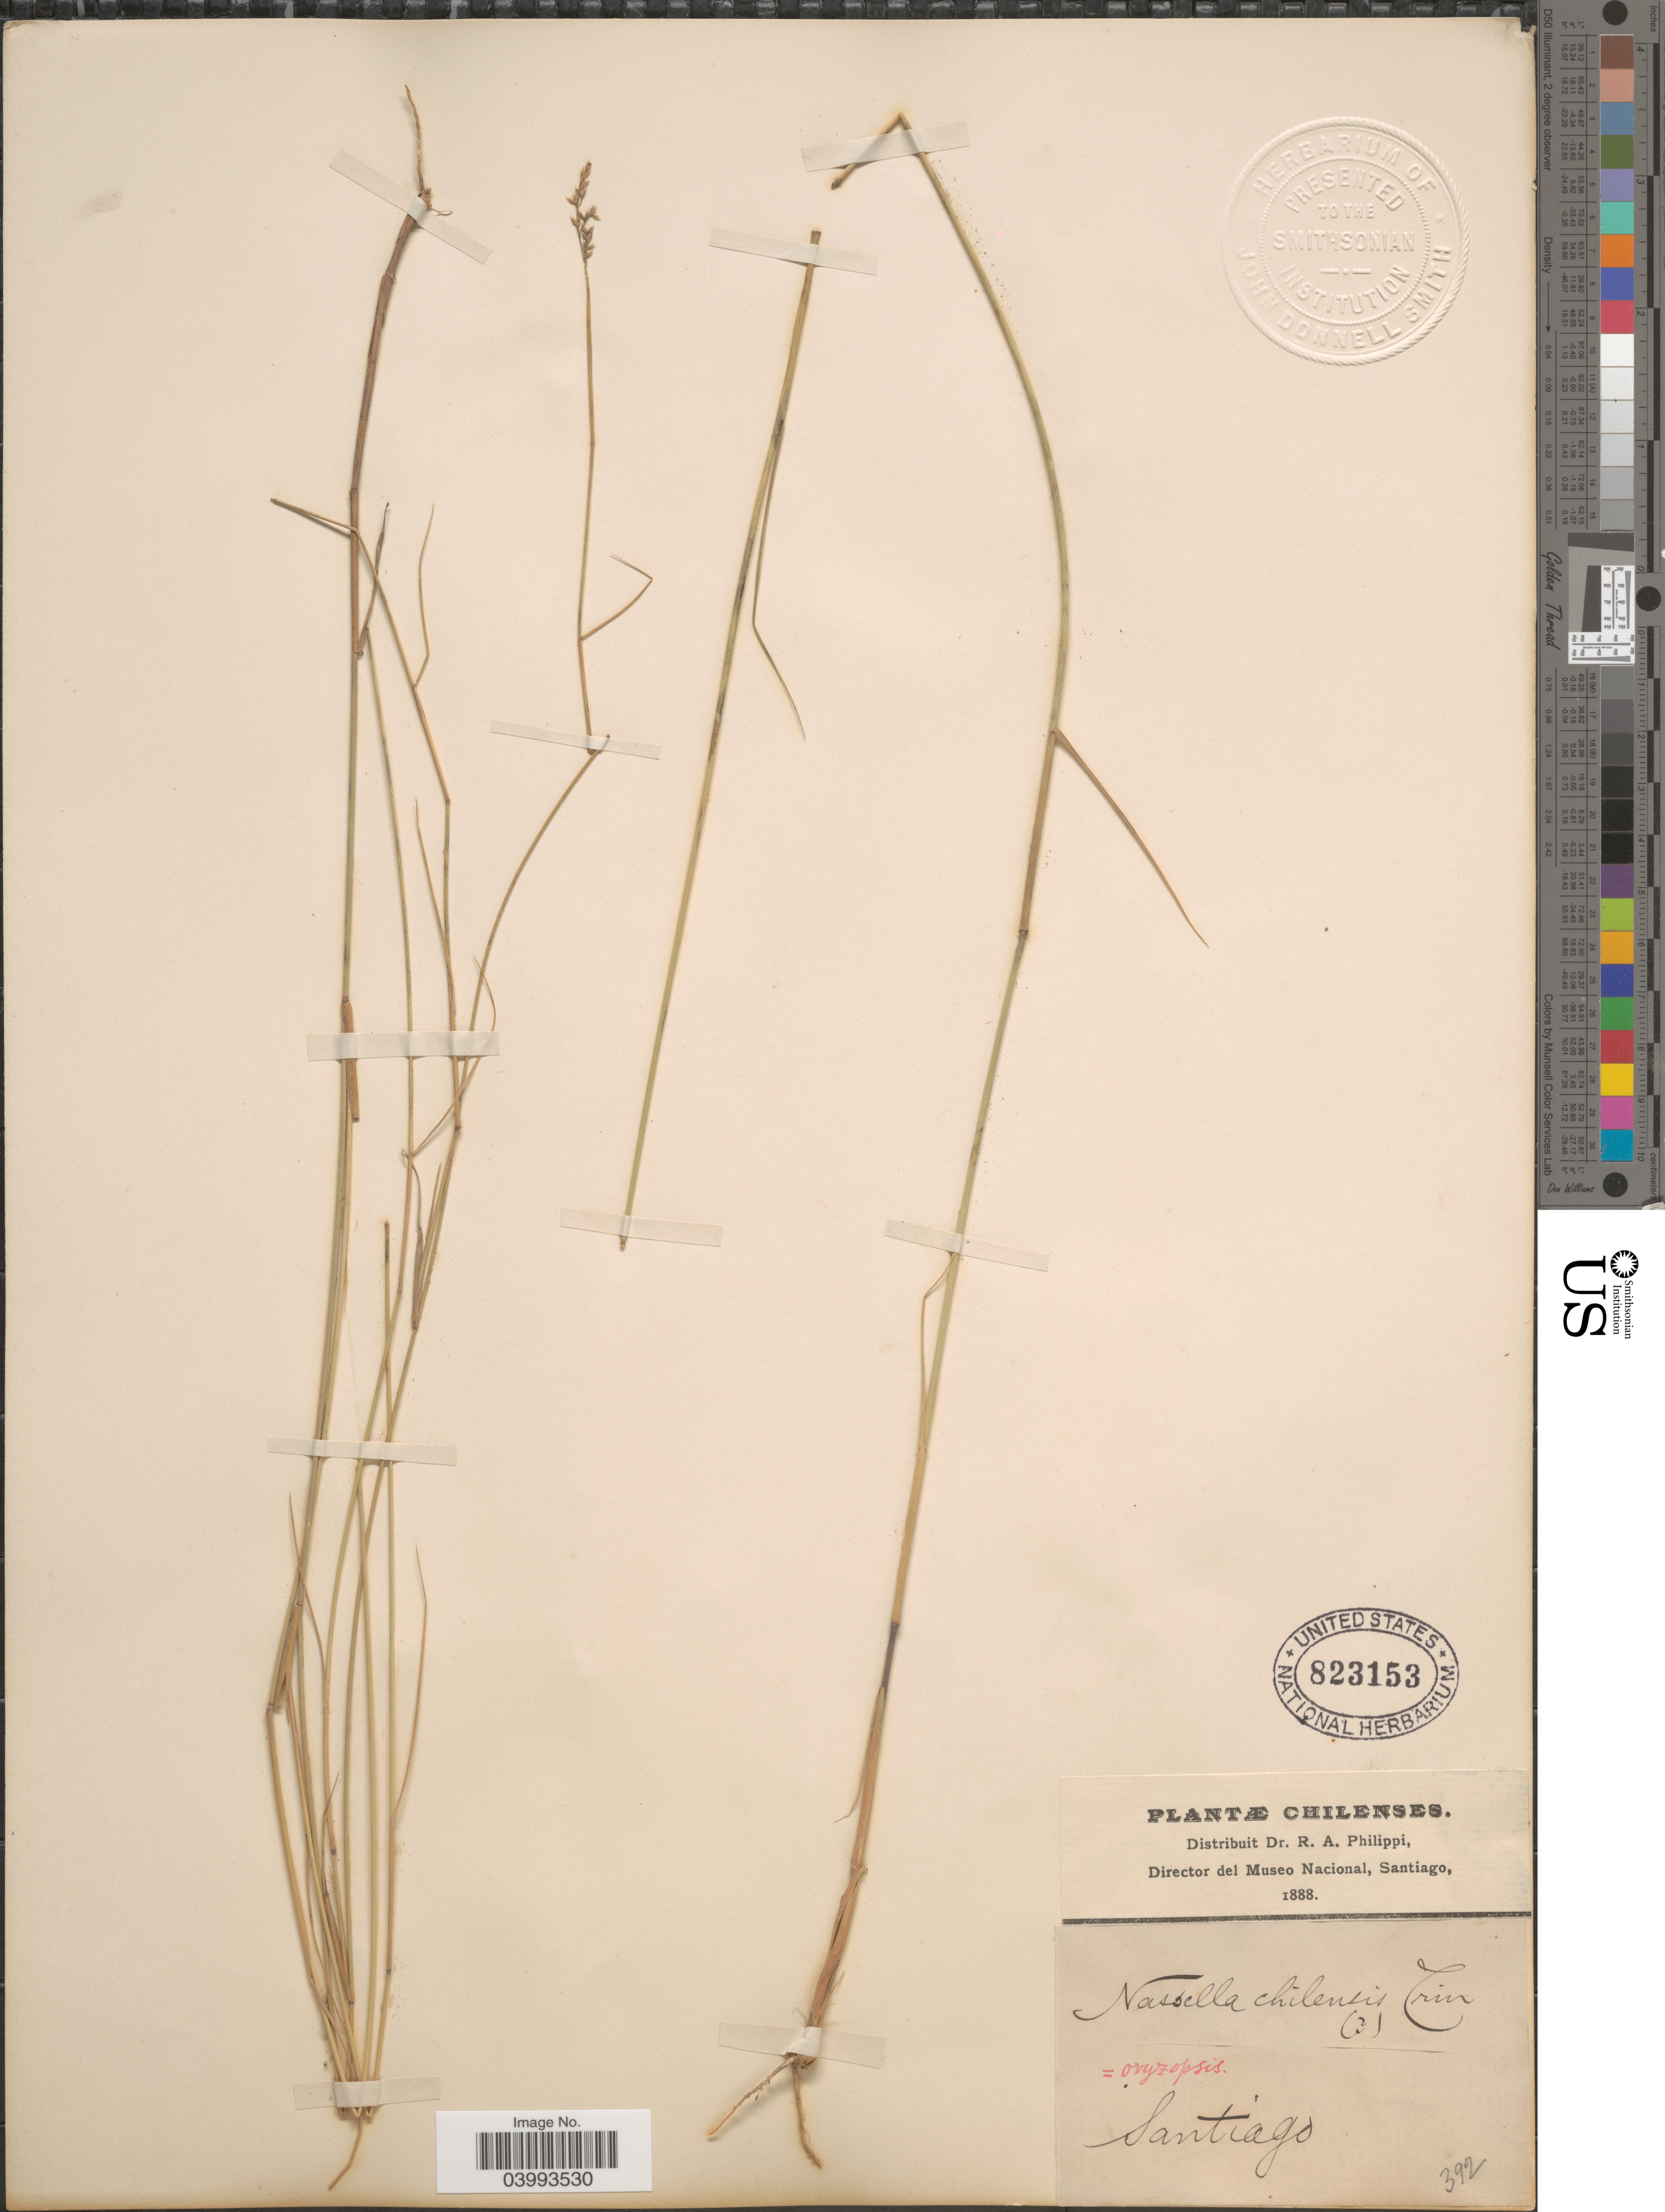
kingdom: Plantae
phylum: Tracheophyta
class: Liliopsida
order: Poales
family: Poaceae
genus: Nassella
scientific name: Nassella chilensis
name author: (Trin.) É. Desv.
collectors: ex. herb. R.A. Philippi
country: Chile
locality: Santiago.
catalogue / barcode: US 823153